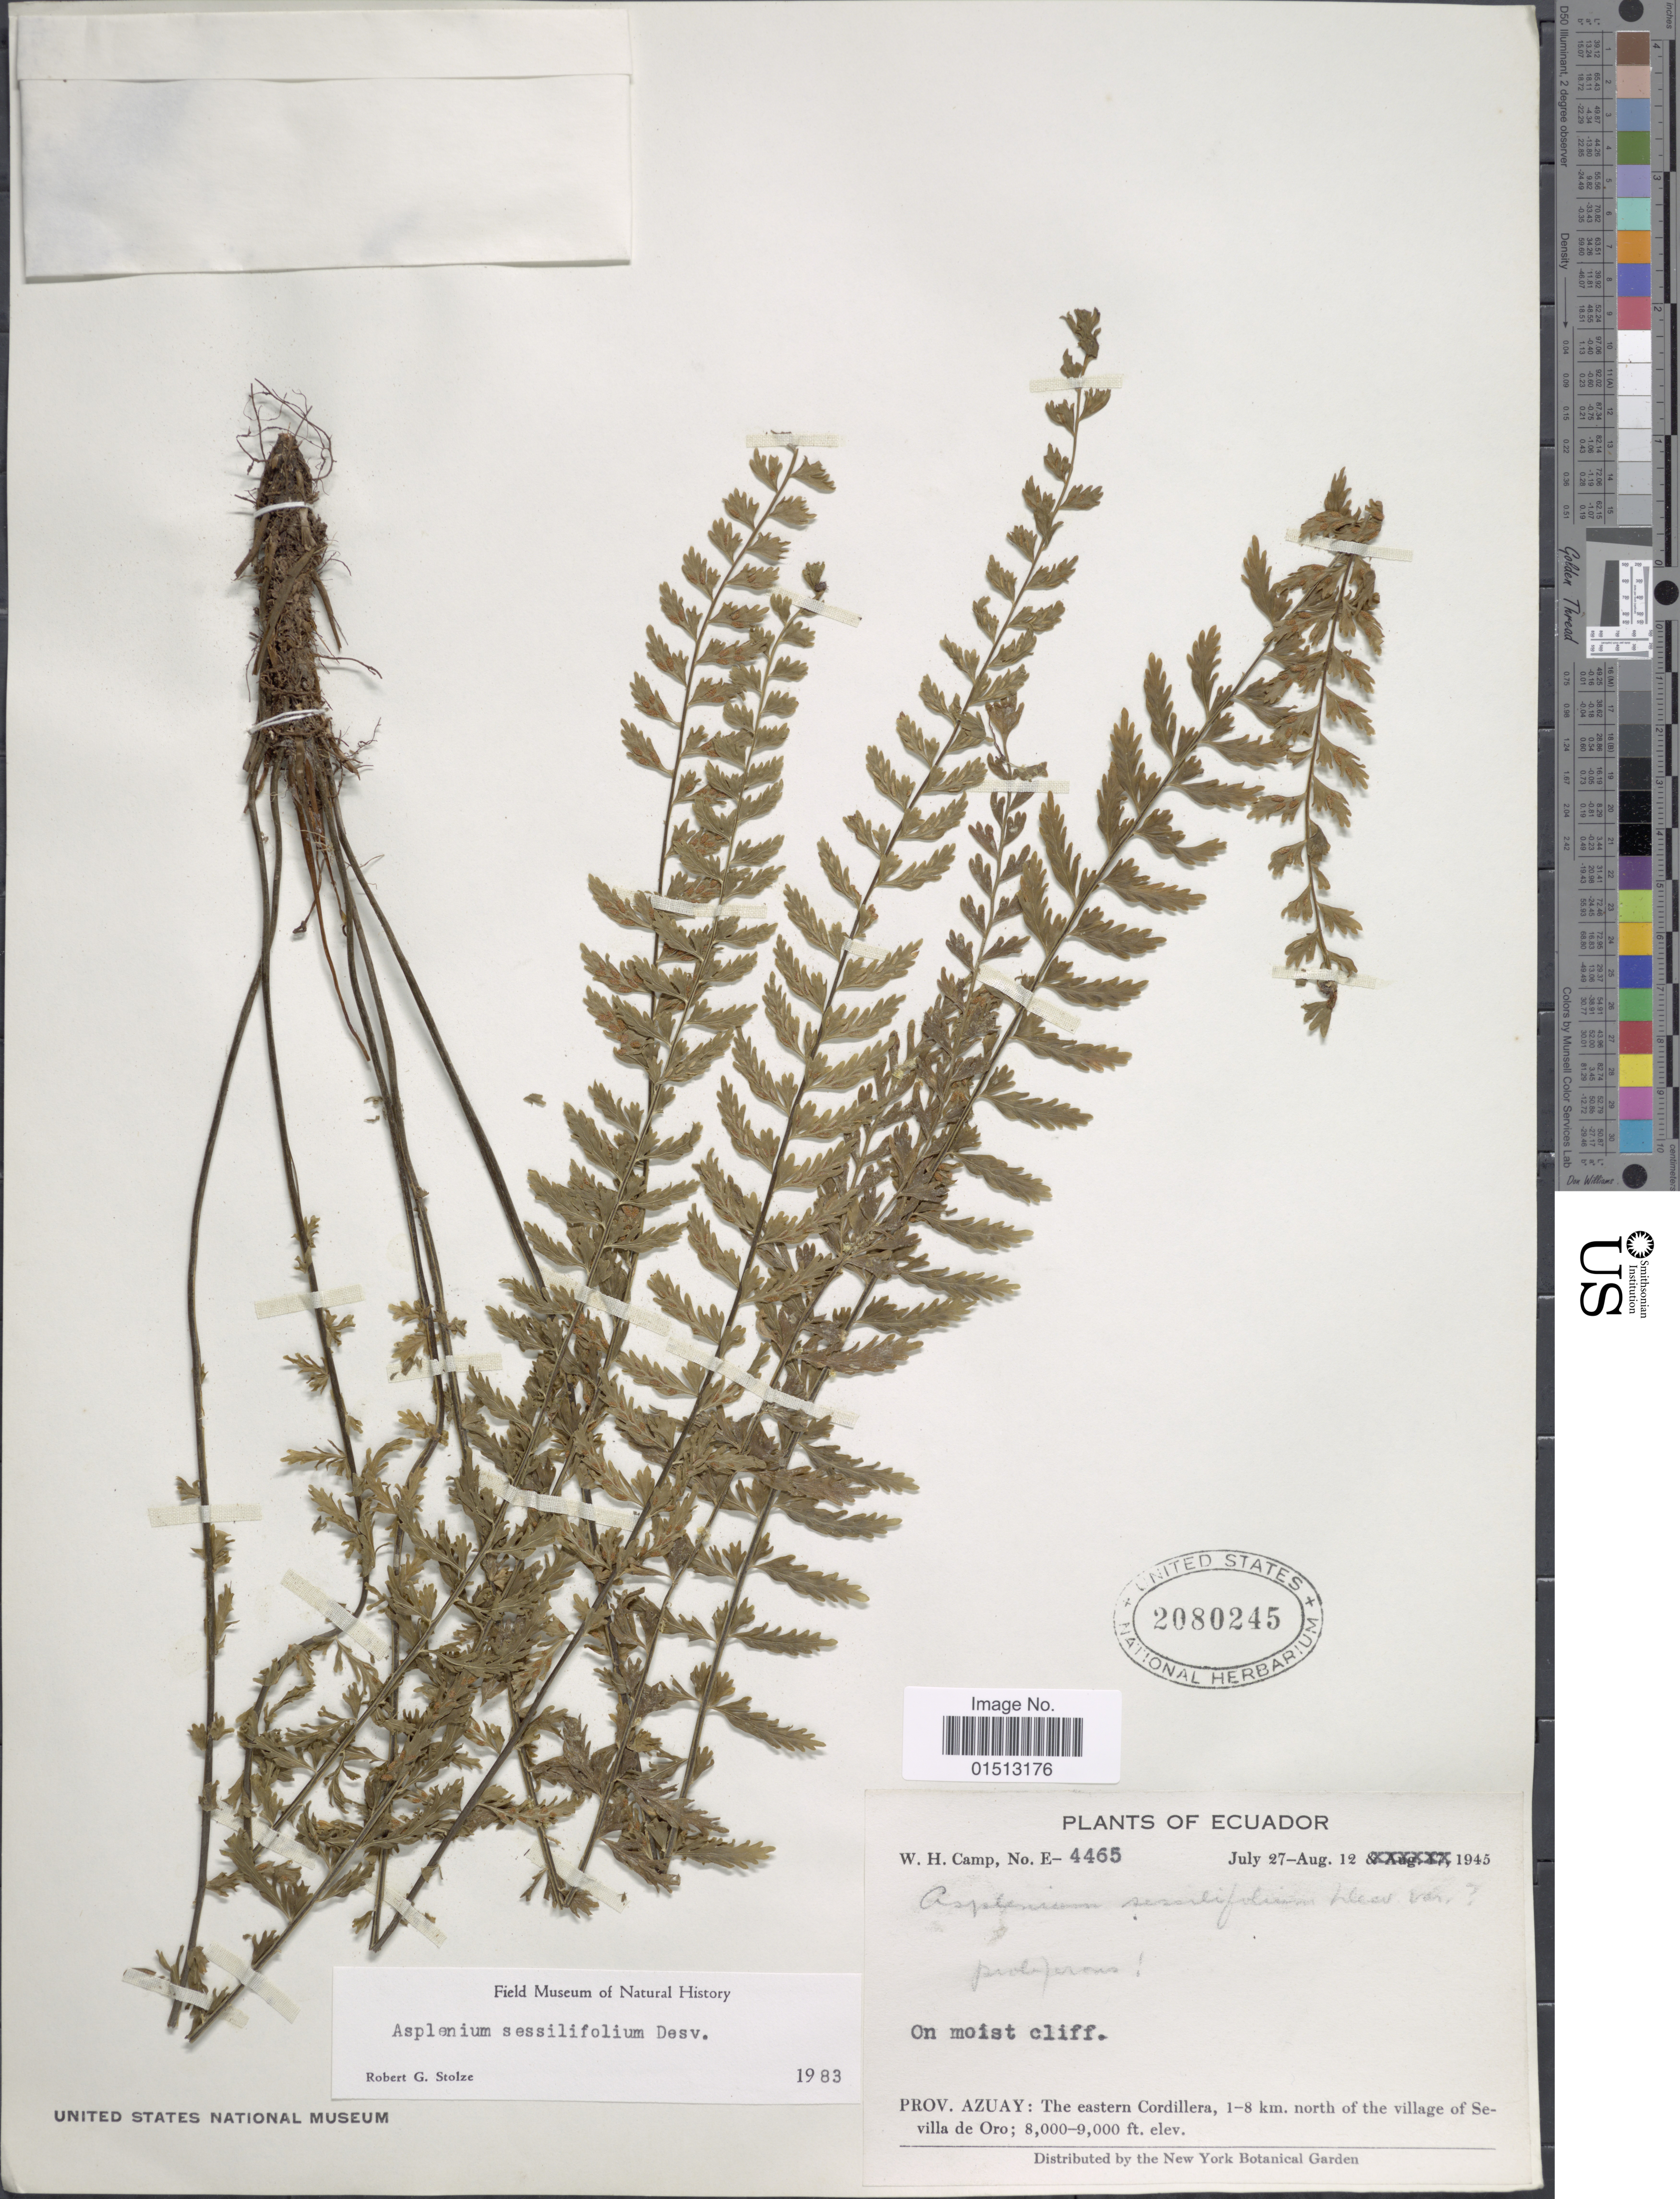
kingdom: Plantae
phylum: Tracheophyta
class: Polypodiopsida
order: Polypodiales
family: Aspleniaceae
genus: Asplenium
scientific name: Asplenium sessilifolium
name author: Desv.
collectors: W. H. Camp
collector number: E-4465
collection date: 1945-07-27/1945-08-12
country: Ecuador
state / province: Azuay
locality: The eastern Cordillera, 1-8 km. north of the village of Sevilla de Oro.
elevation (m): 2438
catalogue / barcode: US 2080245